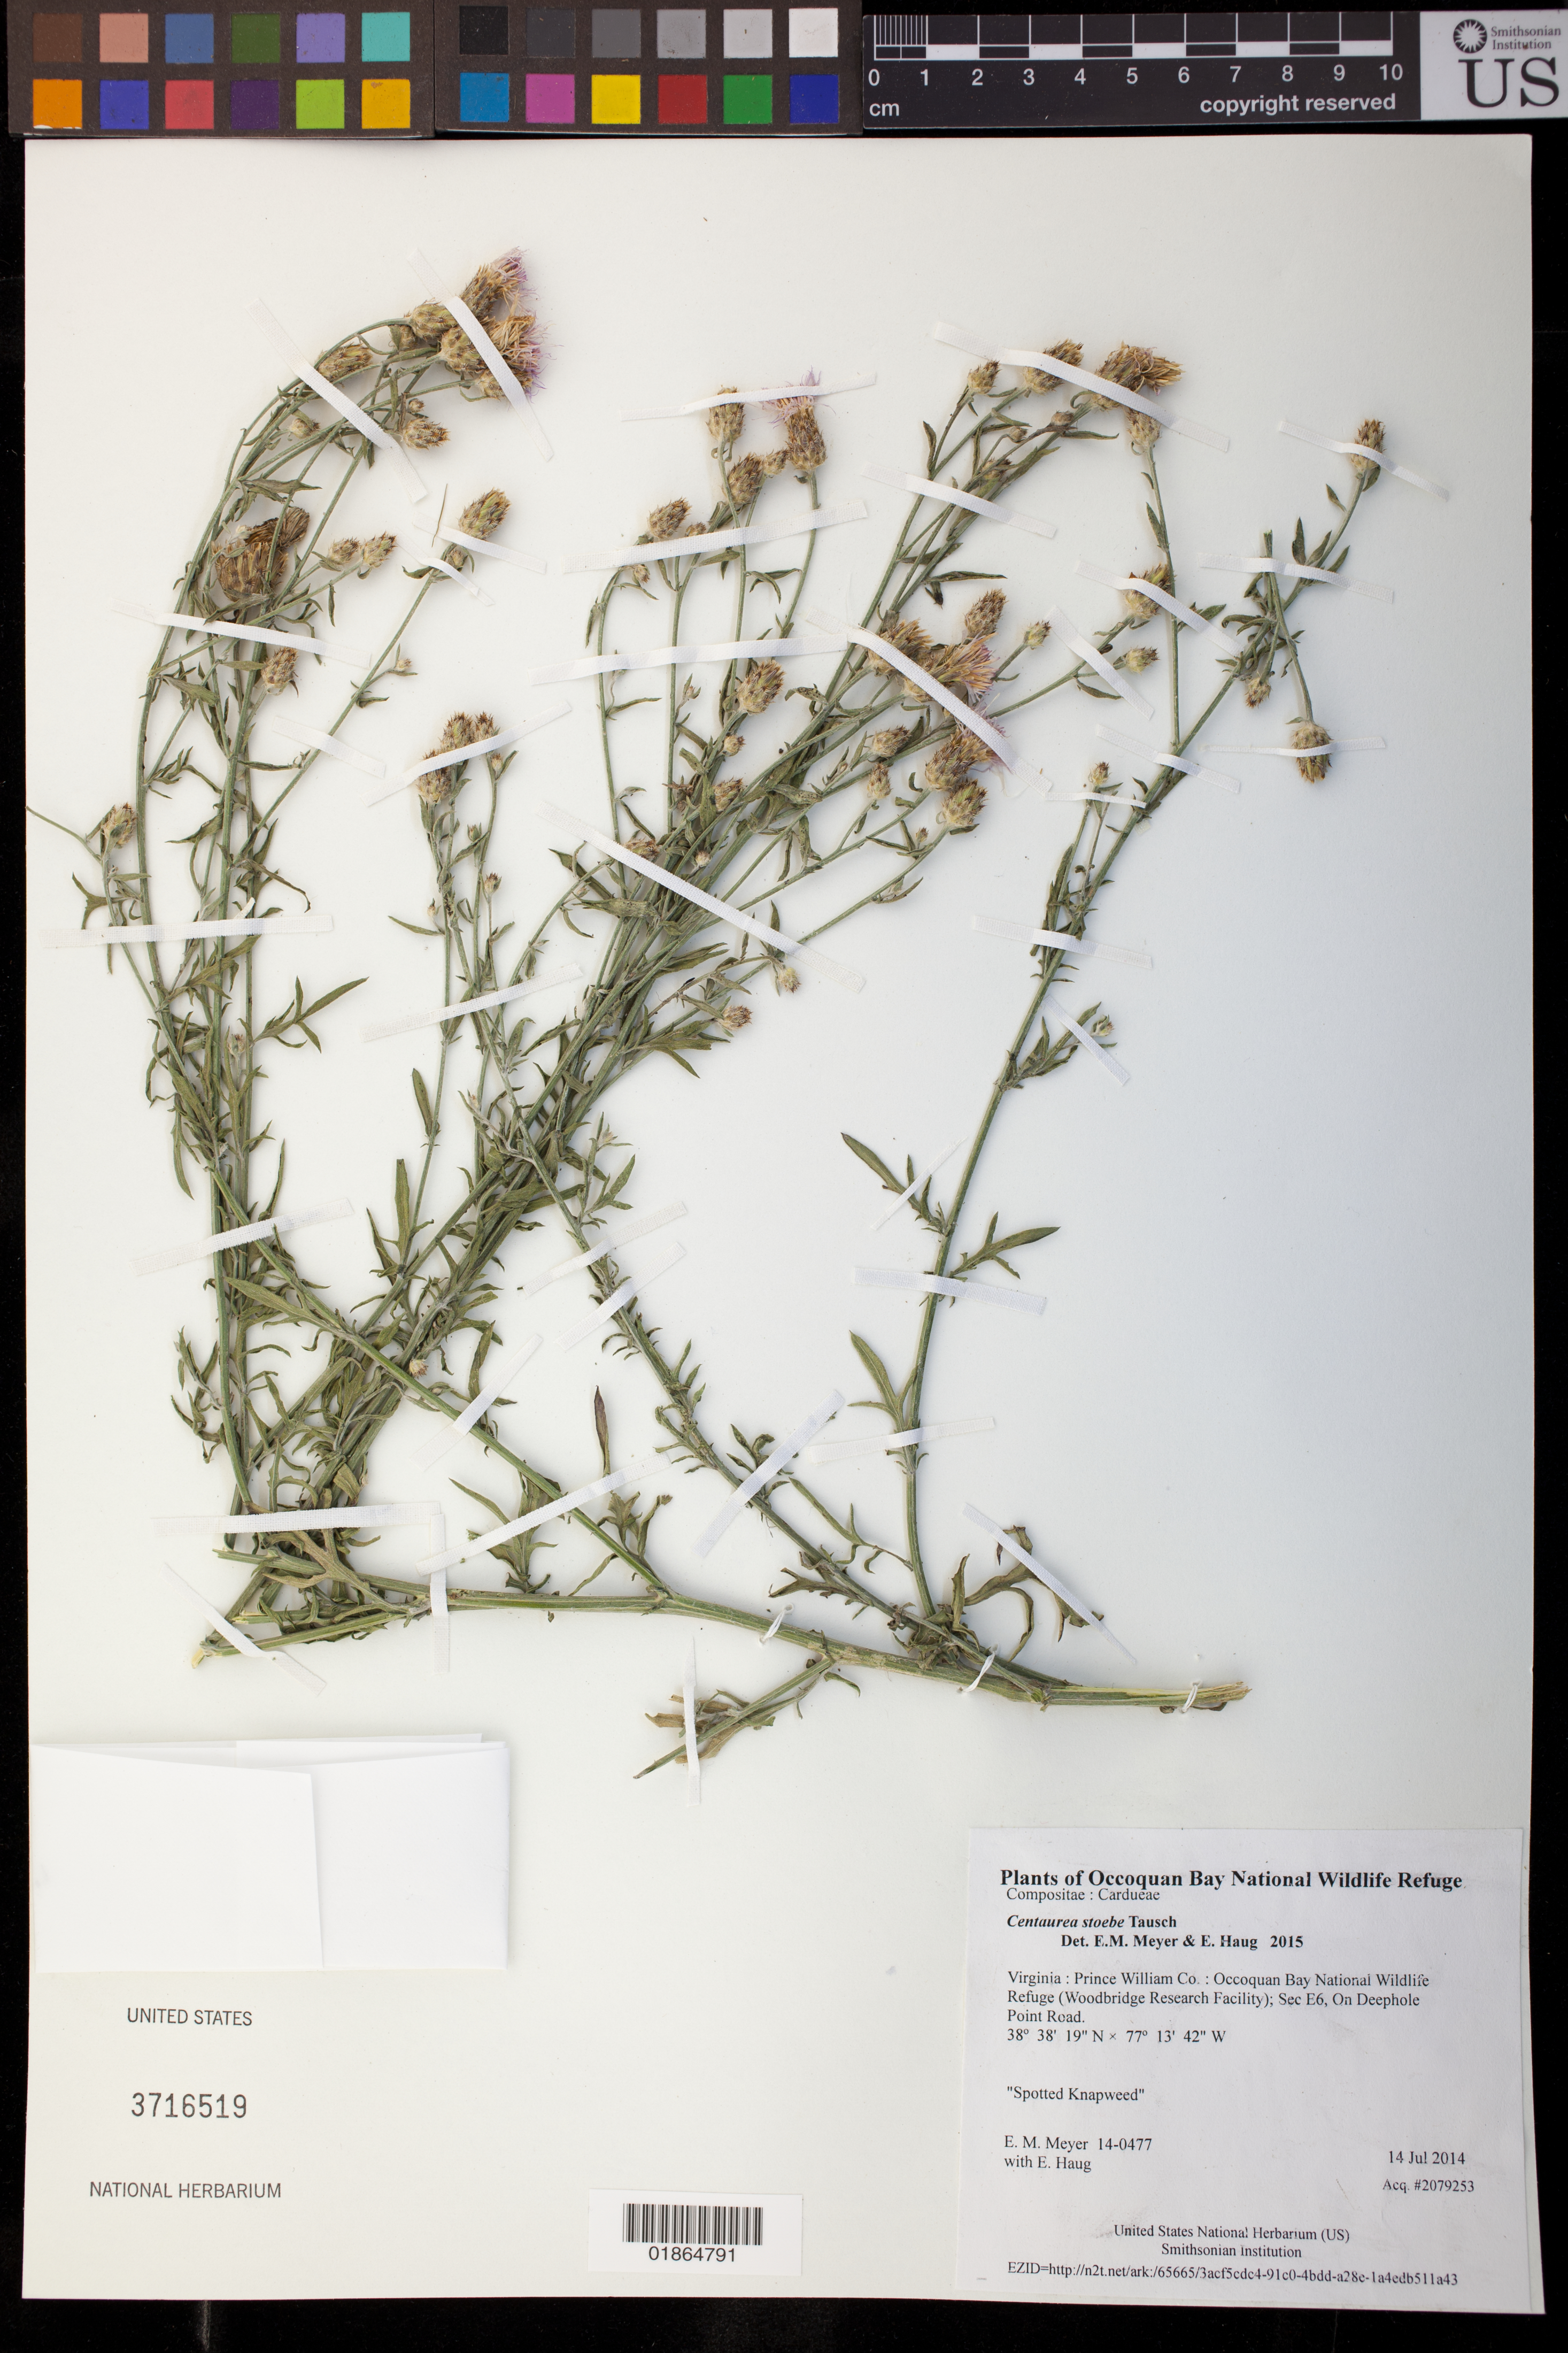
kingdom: Plantae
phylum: Tracheophyta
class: Magnoliopsida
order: Asterales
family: Asteraceae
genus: Centaurea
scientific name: Centaurea stoebe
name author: Tausch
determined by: Meyer, E. M.; Haug, E.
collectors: E. M. Meyer & E. Haug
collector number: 14-0477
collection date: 2014-07-14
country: United States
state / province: Virginia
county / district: Prince William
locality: Occoquan Bay National Wildlife Refuge (Woodbridge Research Facility); Sec E6, On Deephole Point Road.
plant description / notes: Spotted Knapweed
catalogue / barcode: US 3716519